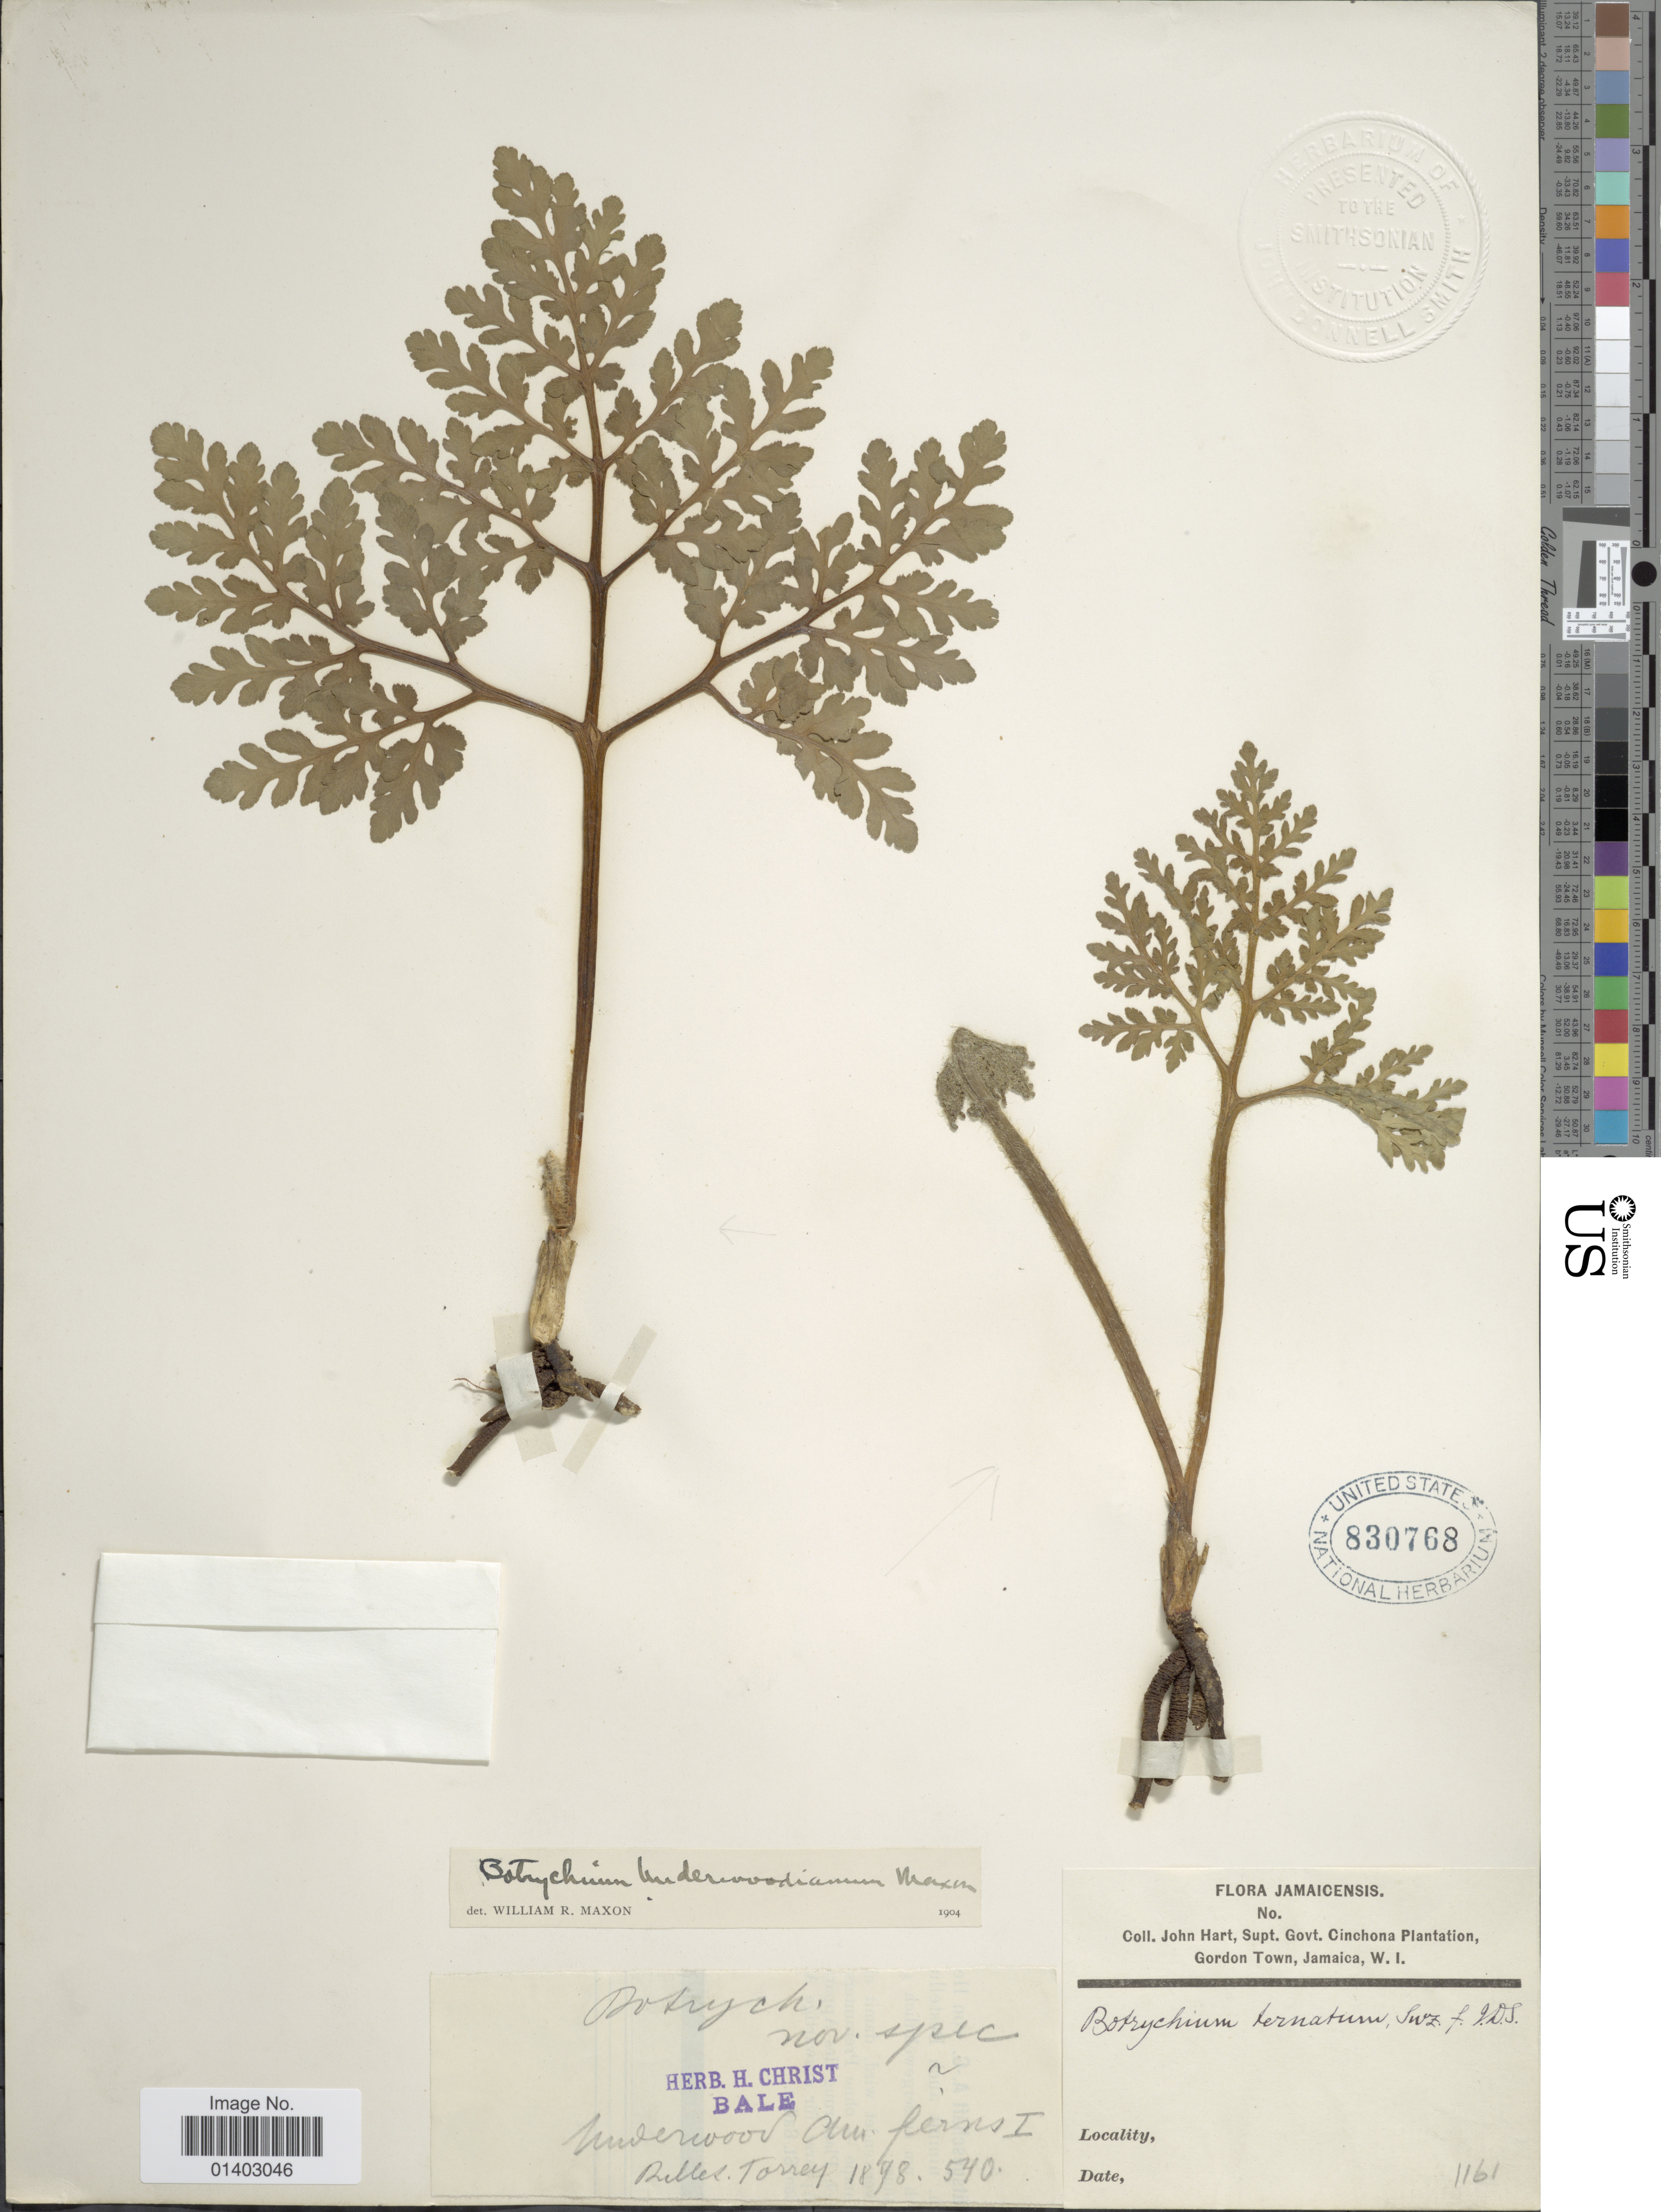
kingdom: Plantae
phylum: Tracheophyta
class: Polypodiopsida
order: Ophioglossales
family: Ophioglossaceae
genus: Botrychium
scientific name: Botrychium underwoodianum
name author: Maxon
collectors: R. Torrey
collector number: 540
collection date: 1898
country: Jamaica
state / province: Saint Andrew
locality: Underwood Am ferns [interpreted]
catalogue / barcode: US 830768